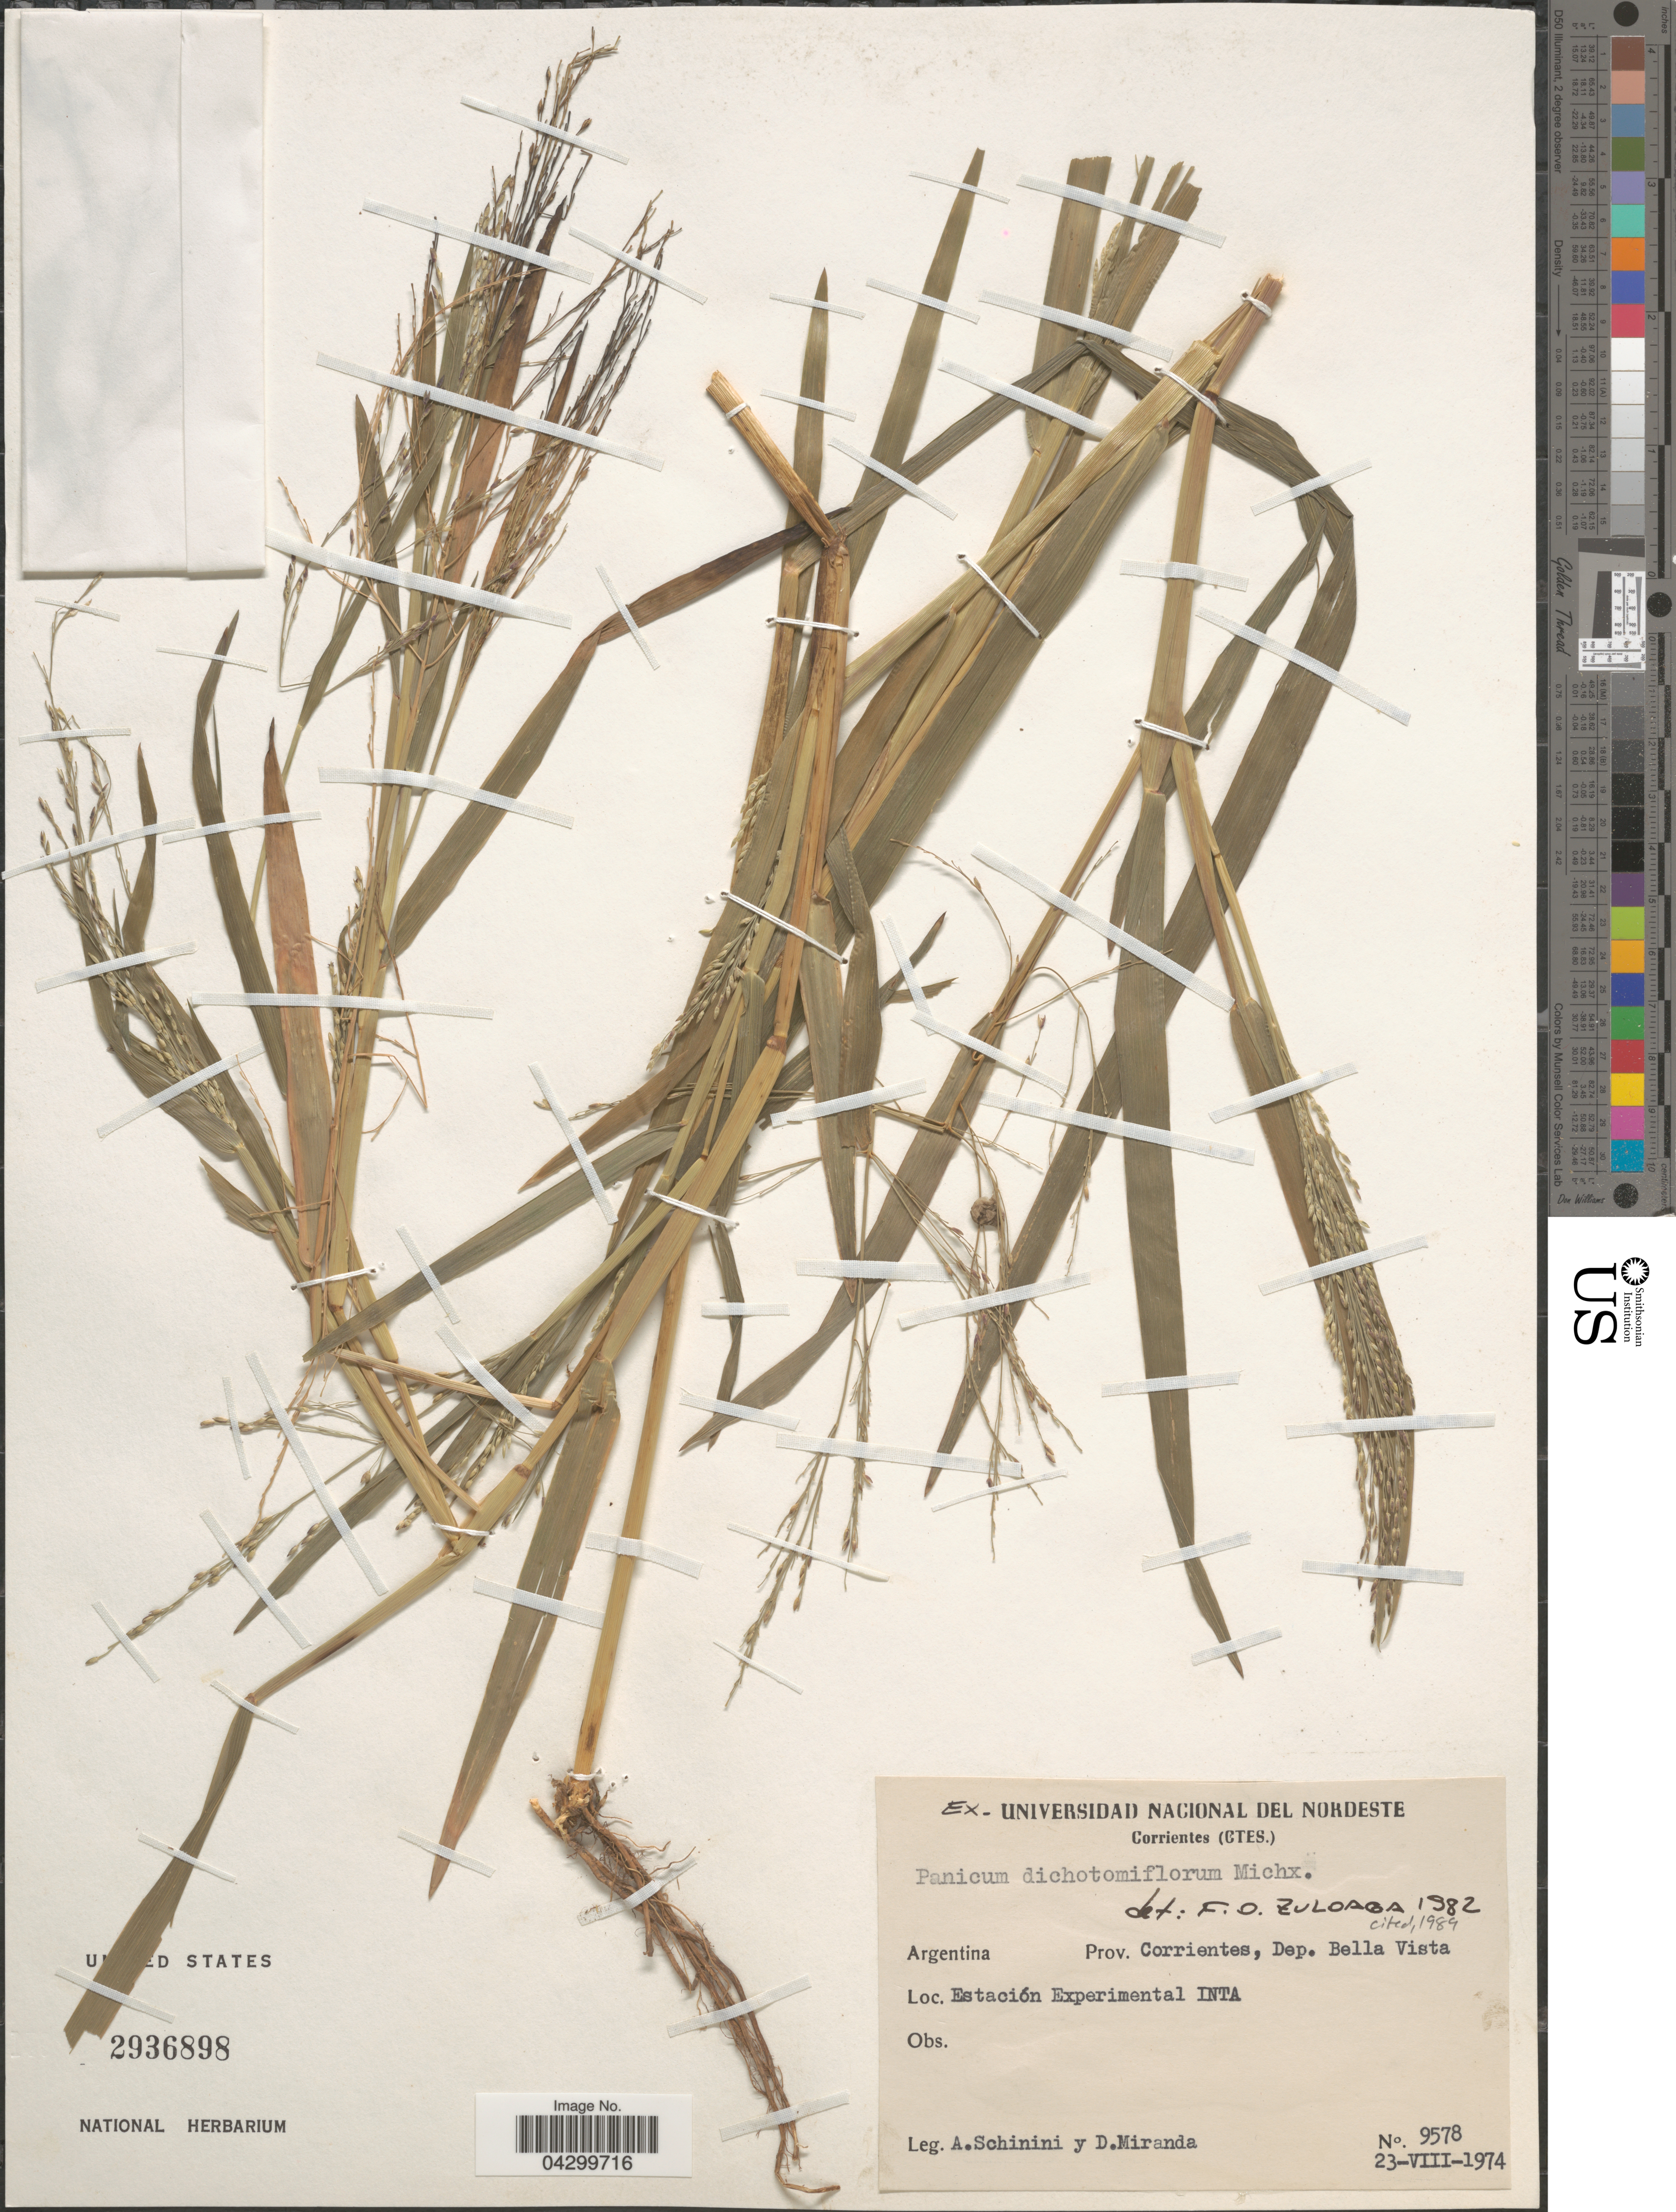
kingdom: Plantae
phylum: Tracheophyta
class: Liliopsida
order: Poales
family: Poaceae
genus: Panicum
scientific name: Panicum dichotomiflorum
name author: Michx.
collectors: A. Schinini & D. Miranda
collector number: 9578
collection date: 1974-08-23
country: Argentina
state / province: Corrientes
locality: Dep. Bella Vista. Estación Experimental INTA.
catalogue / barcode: US 2936898